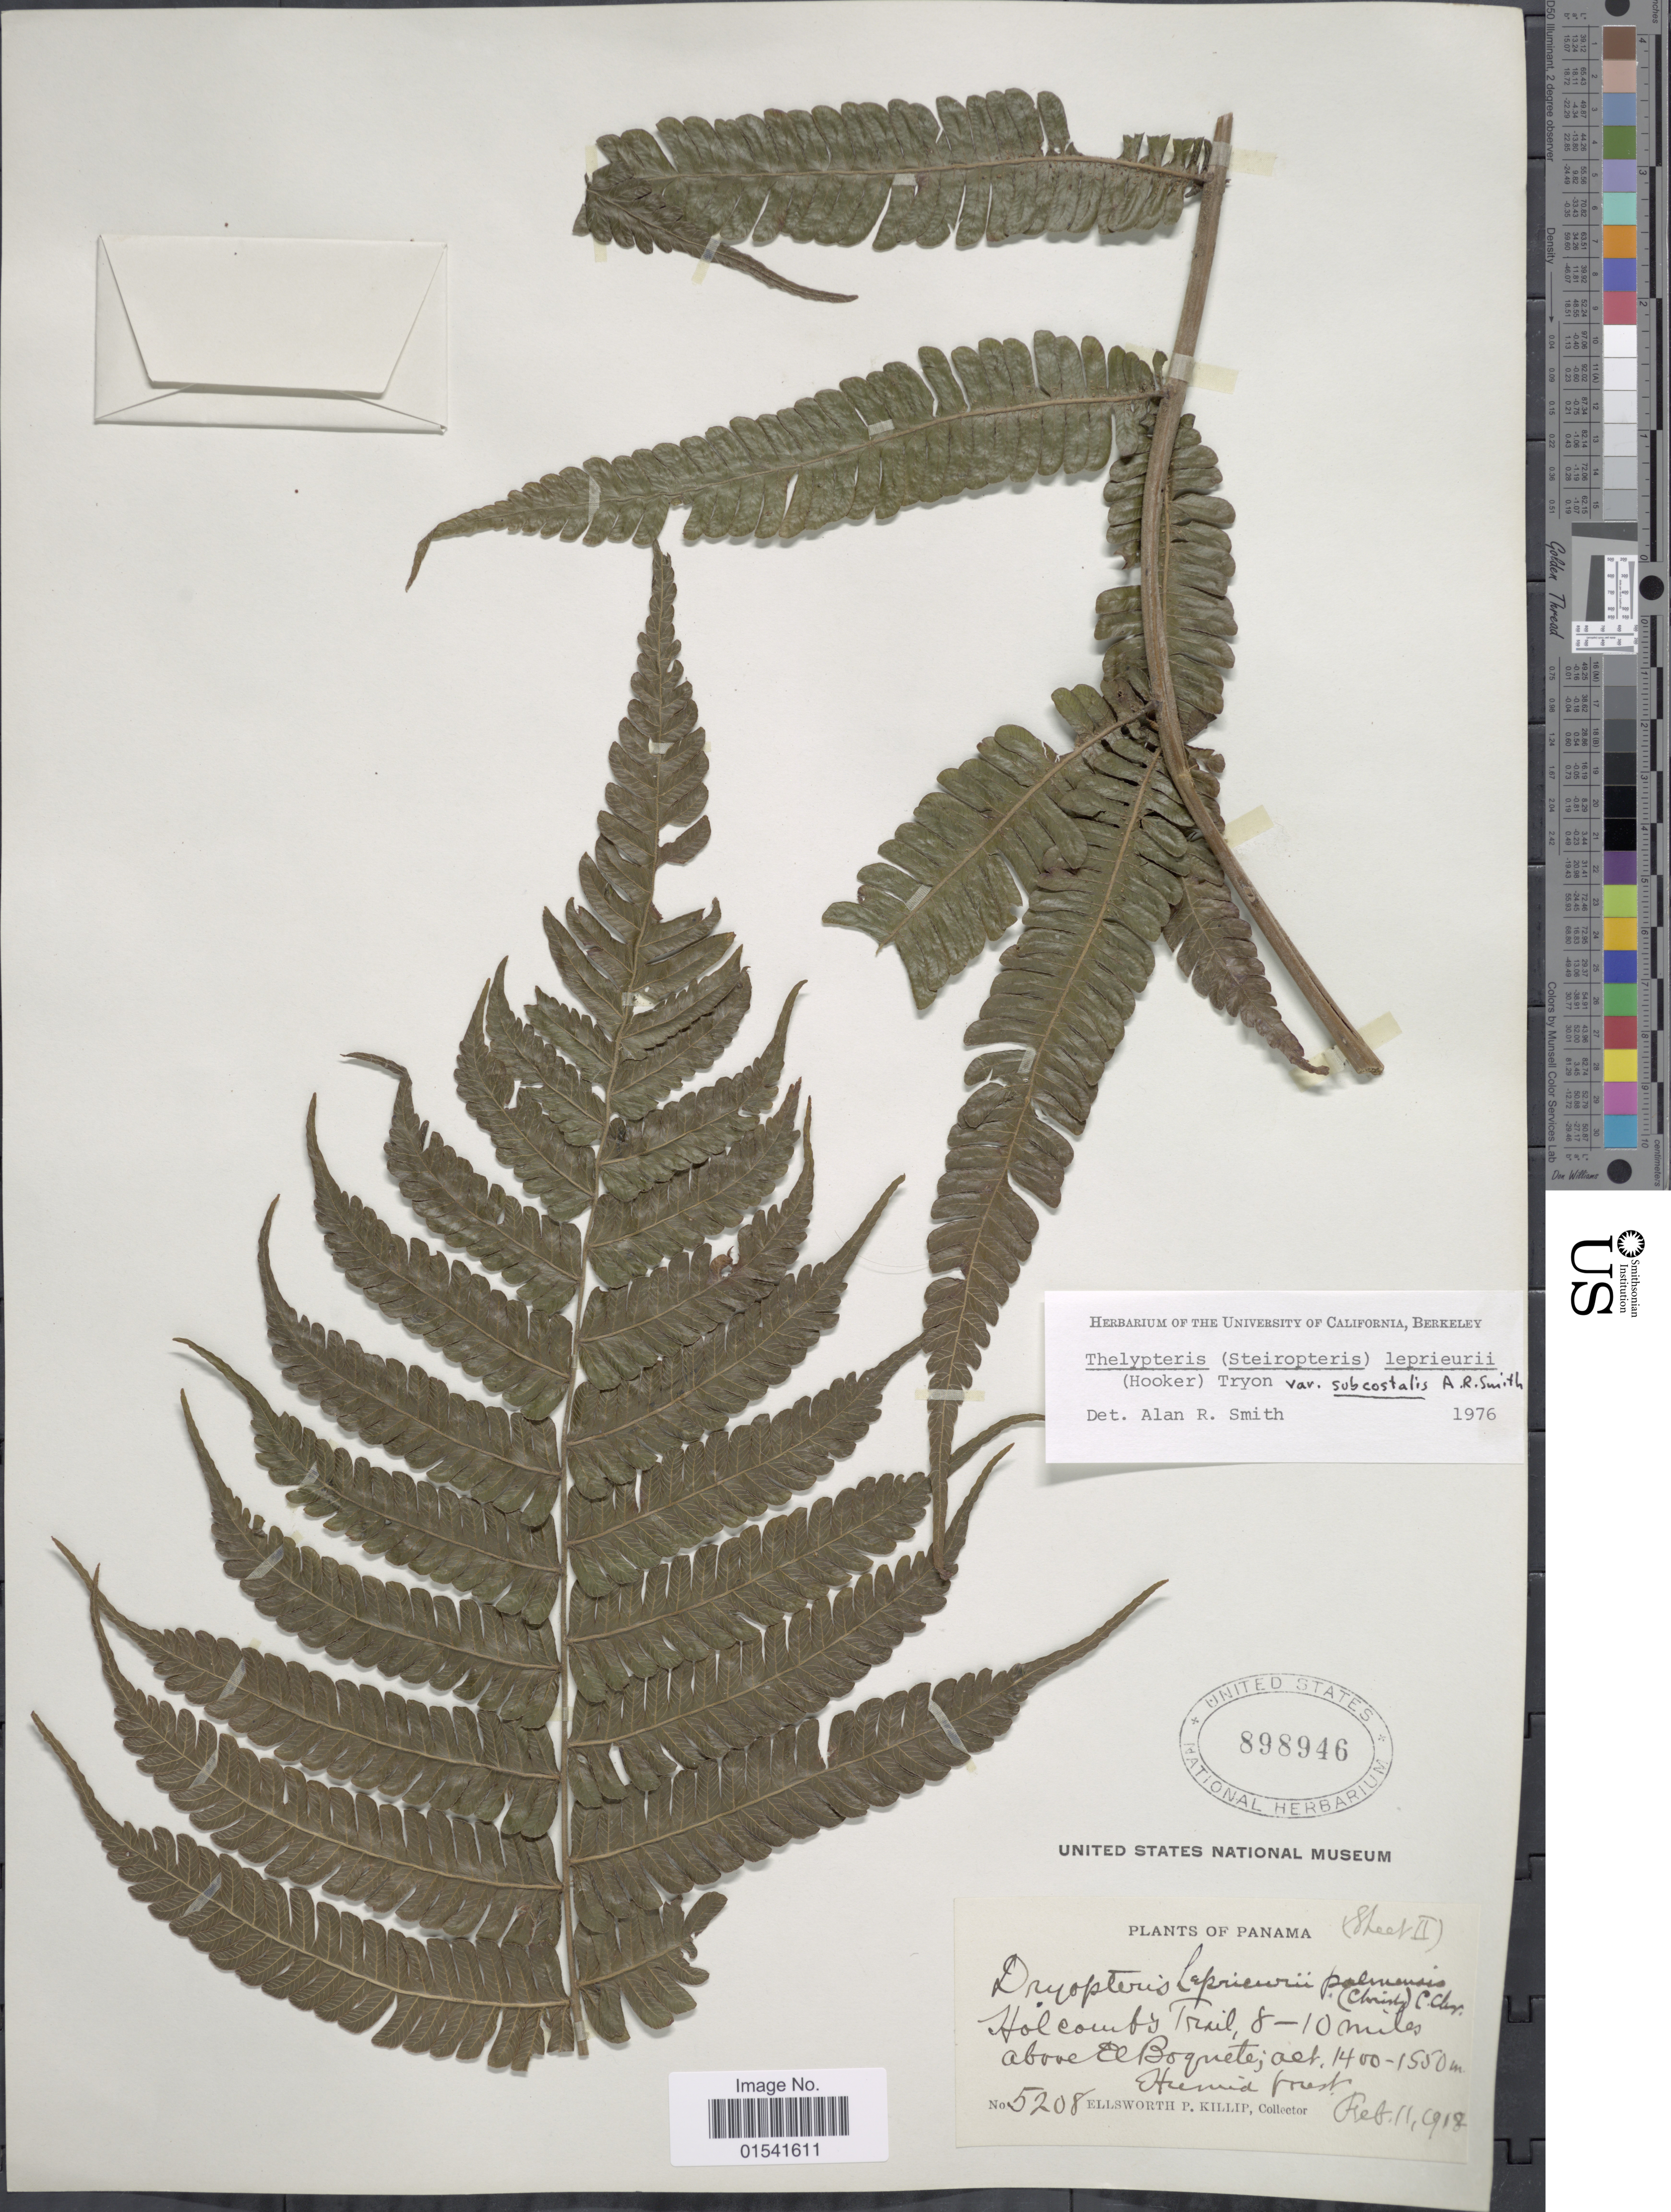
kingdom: Plantae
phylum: Tracheophyta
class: Polypodiopsida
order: Polypodiales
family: Thelypteridaceae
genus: Steiropteris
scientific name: Steiropteris leprieurii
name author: (Hook. f.) Pic. Serm.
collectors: E. P. Killip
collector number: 5208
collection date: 1918-02-11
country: Panama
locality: Holcomb's Trail, 8-10 miles above El Boquete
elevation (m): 1400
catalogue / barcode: US 898946